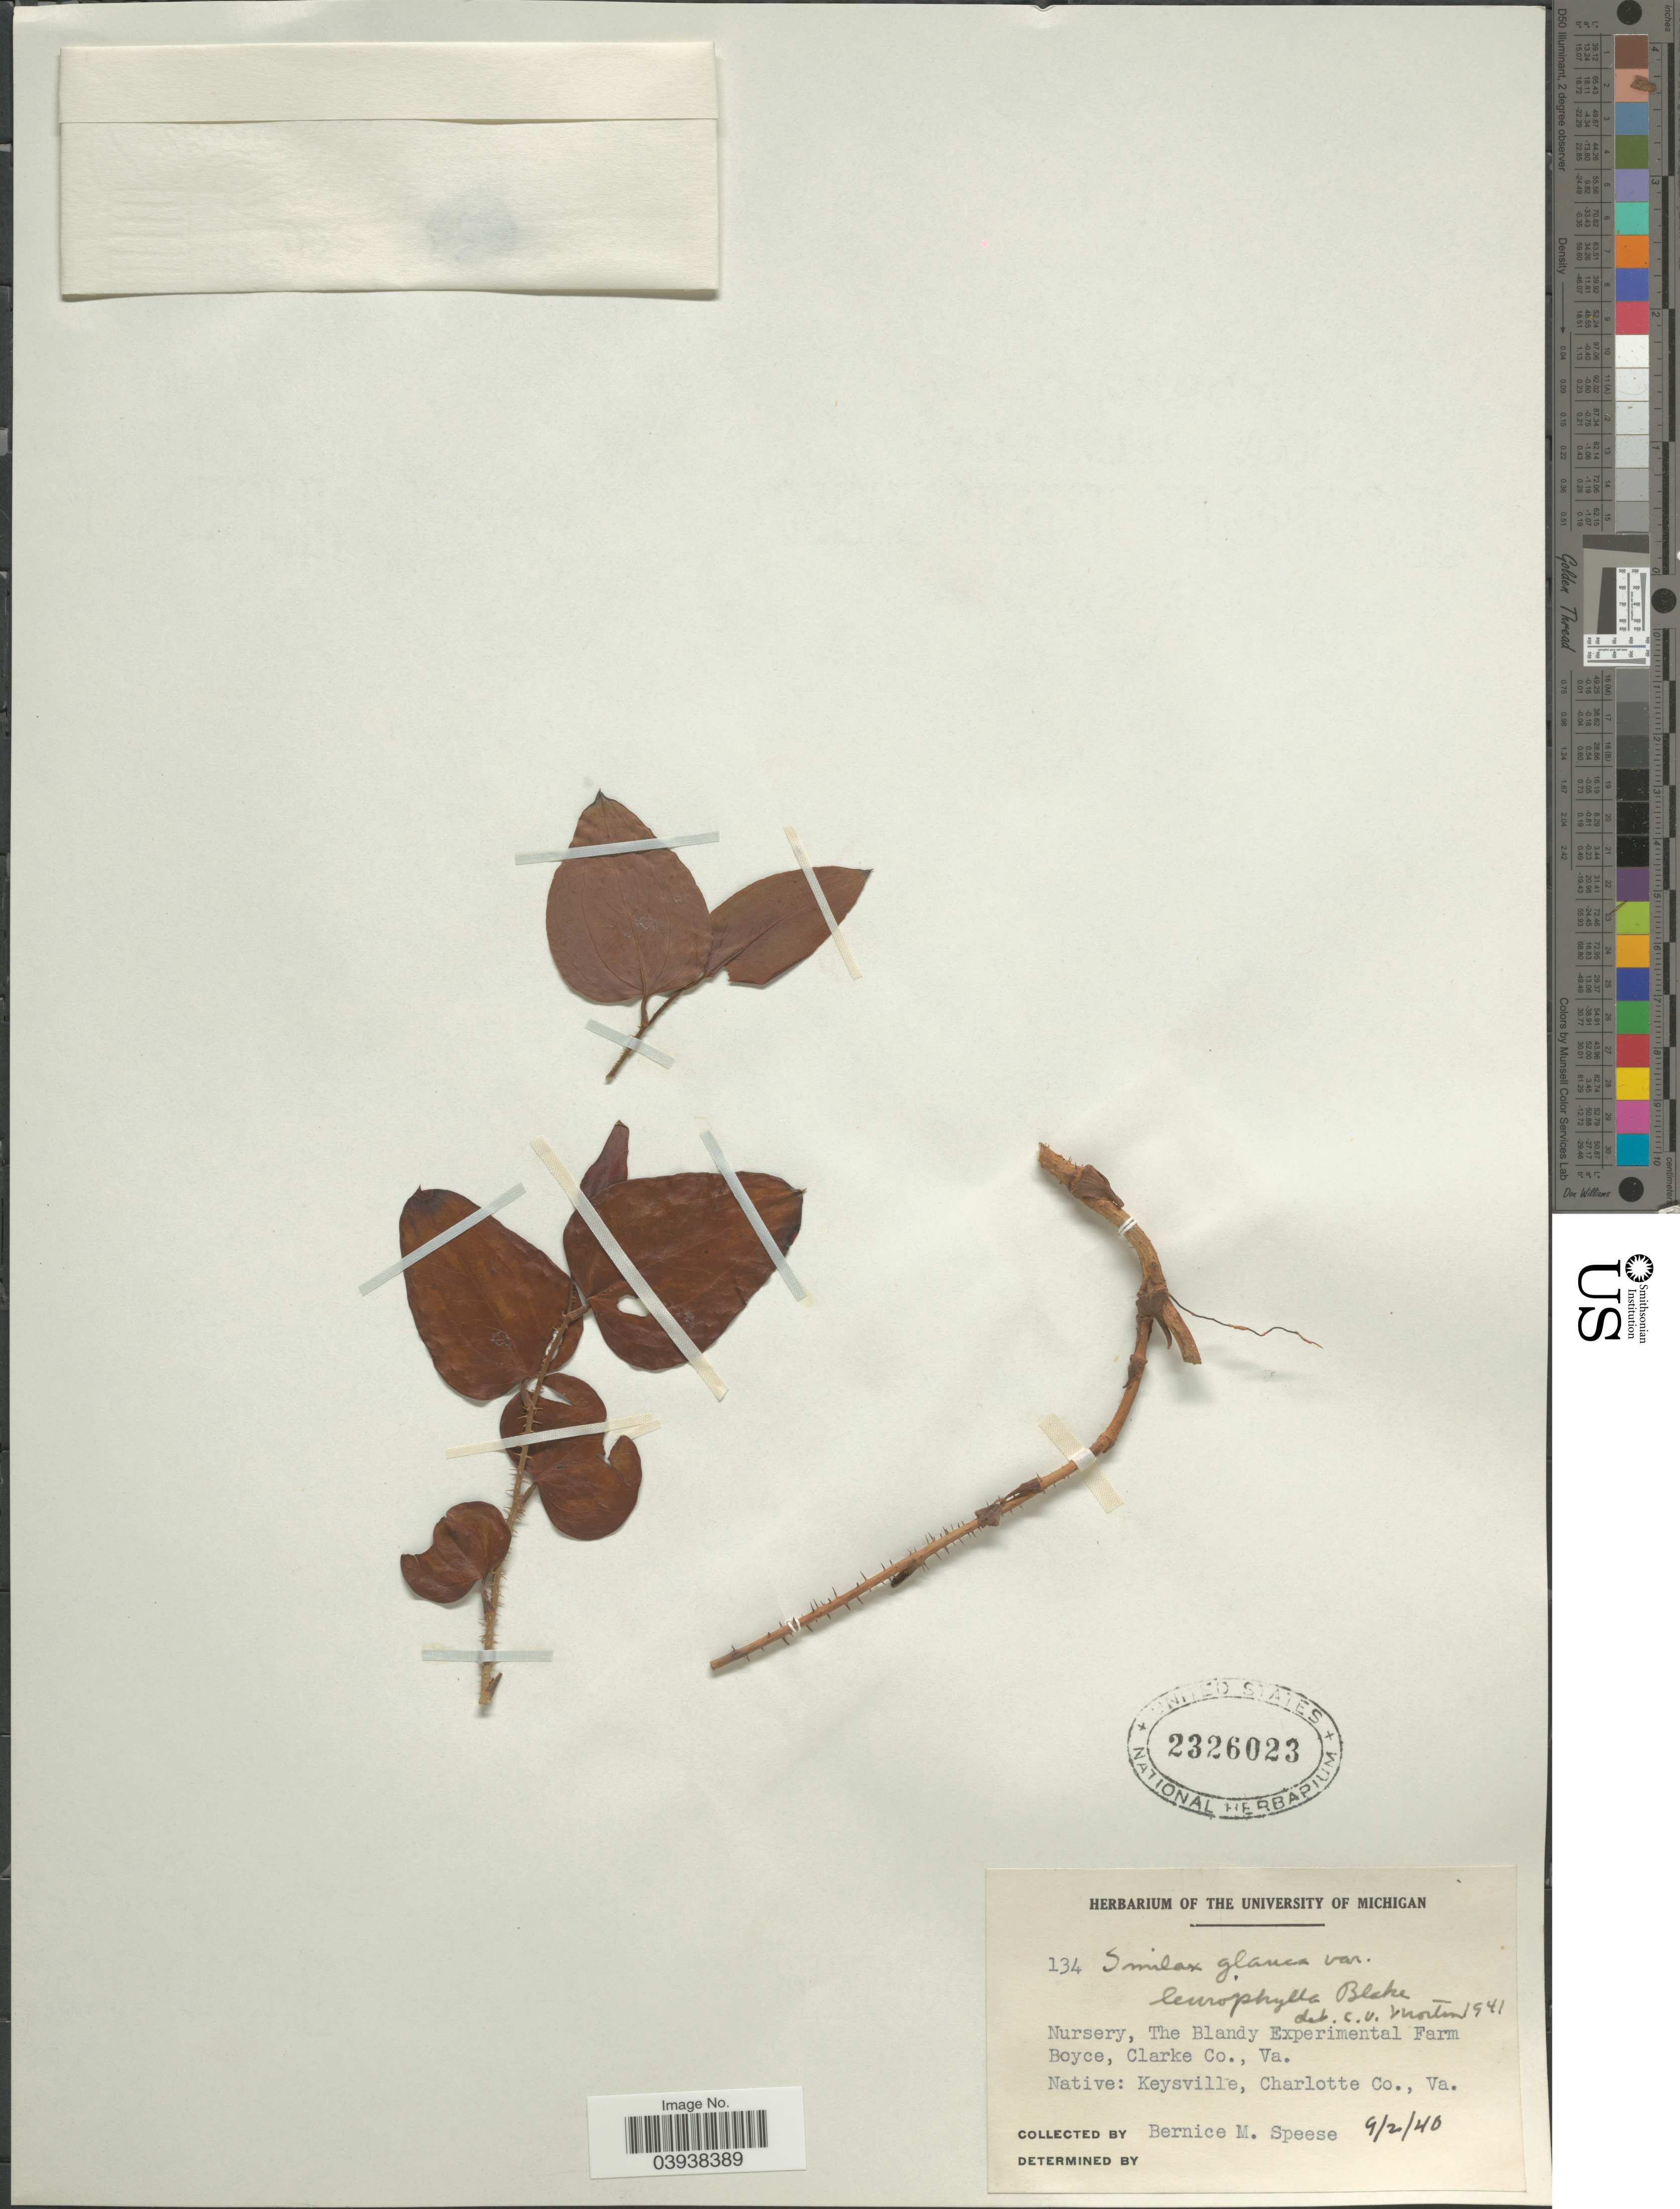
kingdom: Plantae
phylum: Tracheophyta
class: Liliopsida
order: Liliales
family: Smilacaceae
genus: Smilax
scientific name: Smilax glauca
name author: Walter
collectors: B. Speese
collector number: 134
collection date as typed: Transcribed d/m/y: 2/9/40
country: United States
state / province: Virginia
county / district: Clarke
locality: Nursery, The Blandy Experimental Farm. Boyce, Clarke Co.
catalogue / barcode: US 2326023